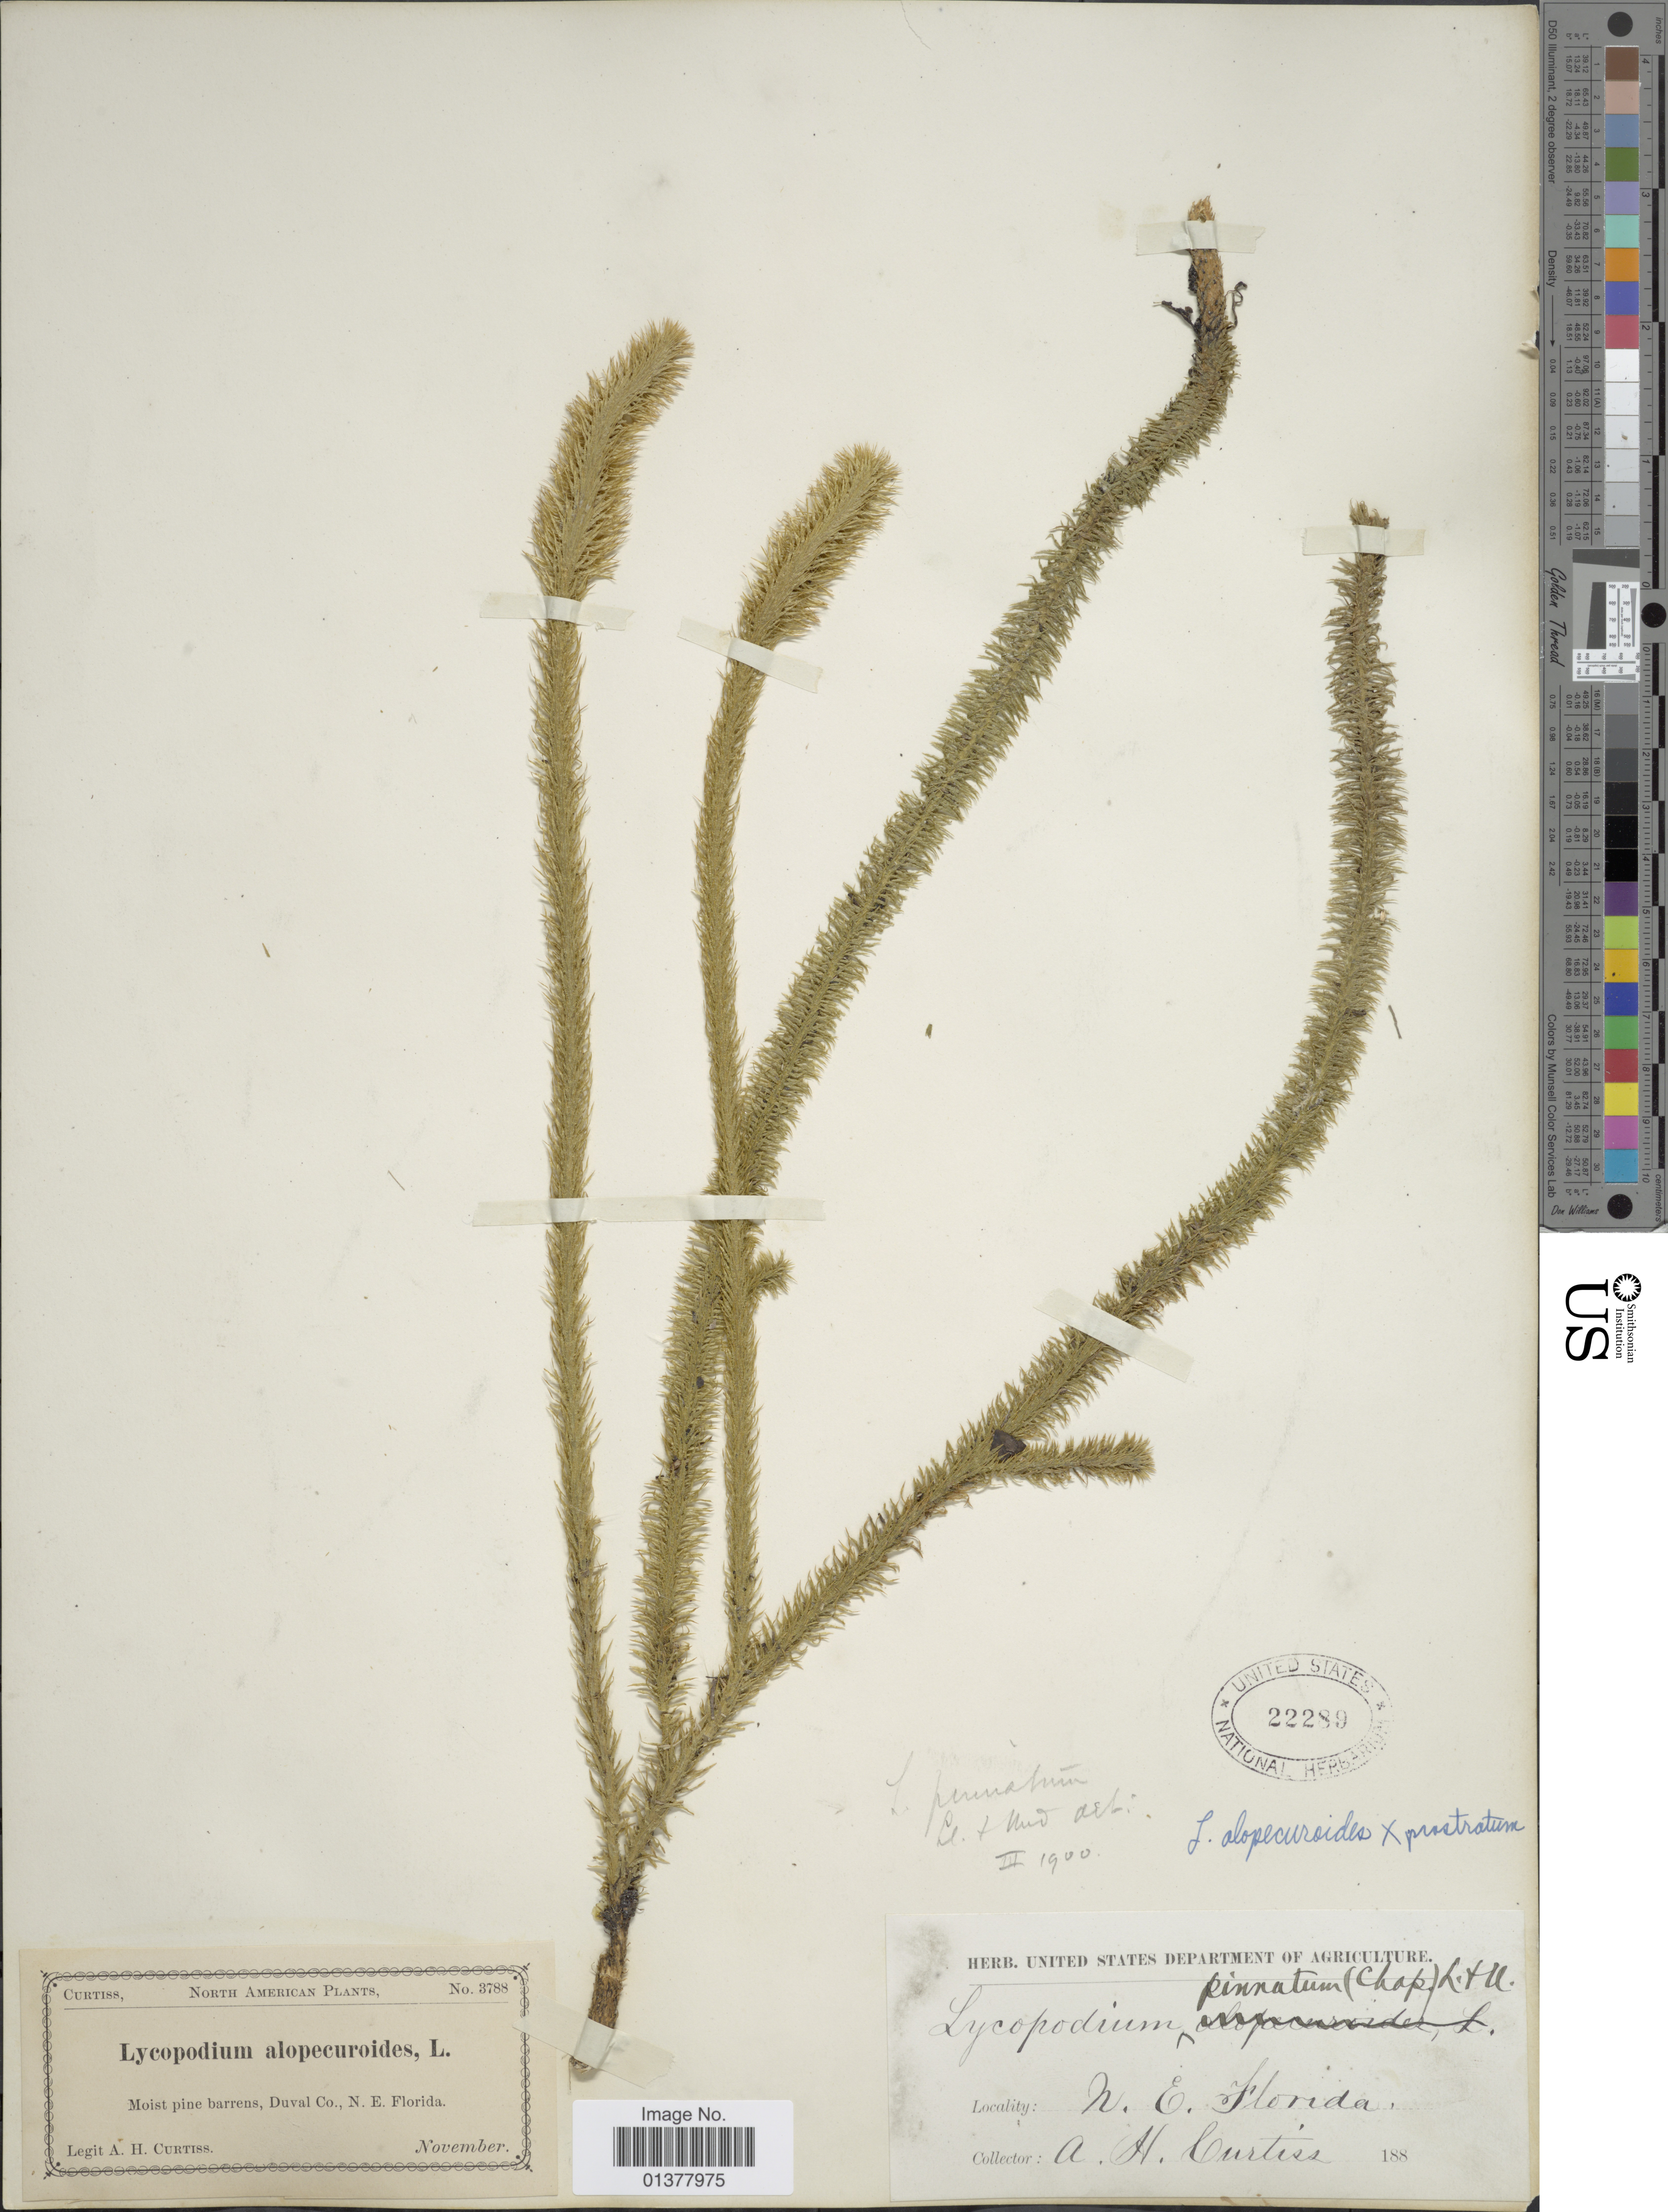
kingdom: Plantae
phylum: Tracheophyta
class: Lycopodiopsida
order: Lycopodiales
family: Lycopodiaceae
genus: Lycopodiella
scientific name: Lycopodiella alopecuroides x L. prostrata (R.M. Harper) Cranfill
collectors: A. H. Curtiss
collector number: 3788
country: United States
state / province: Florida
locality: Moist pine barrens, Duval Co., N.E. Florida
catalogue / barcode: US 22289